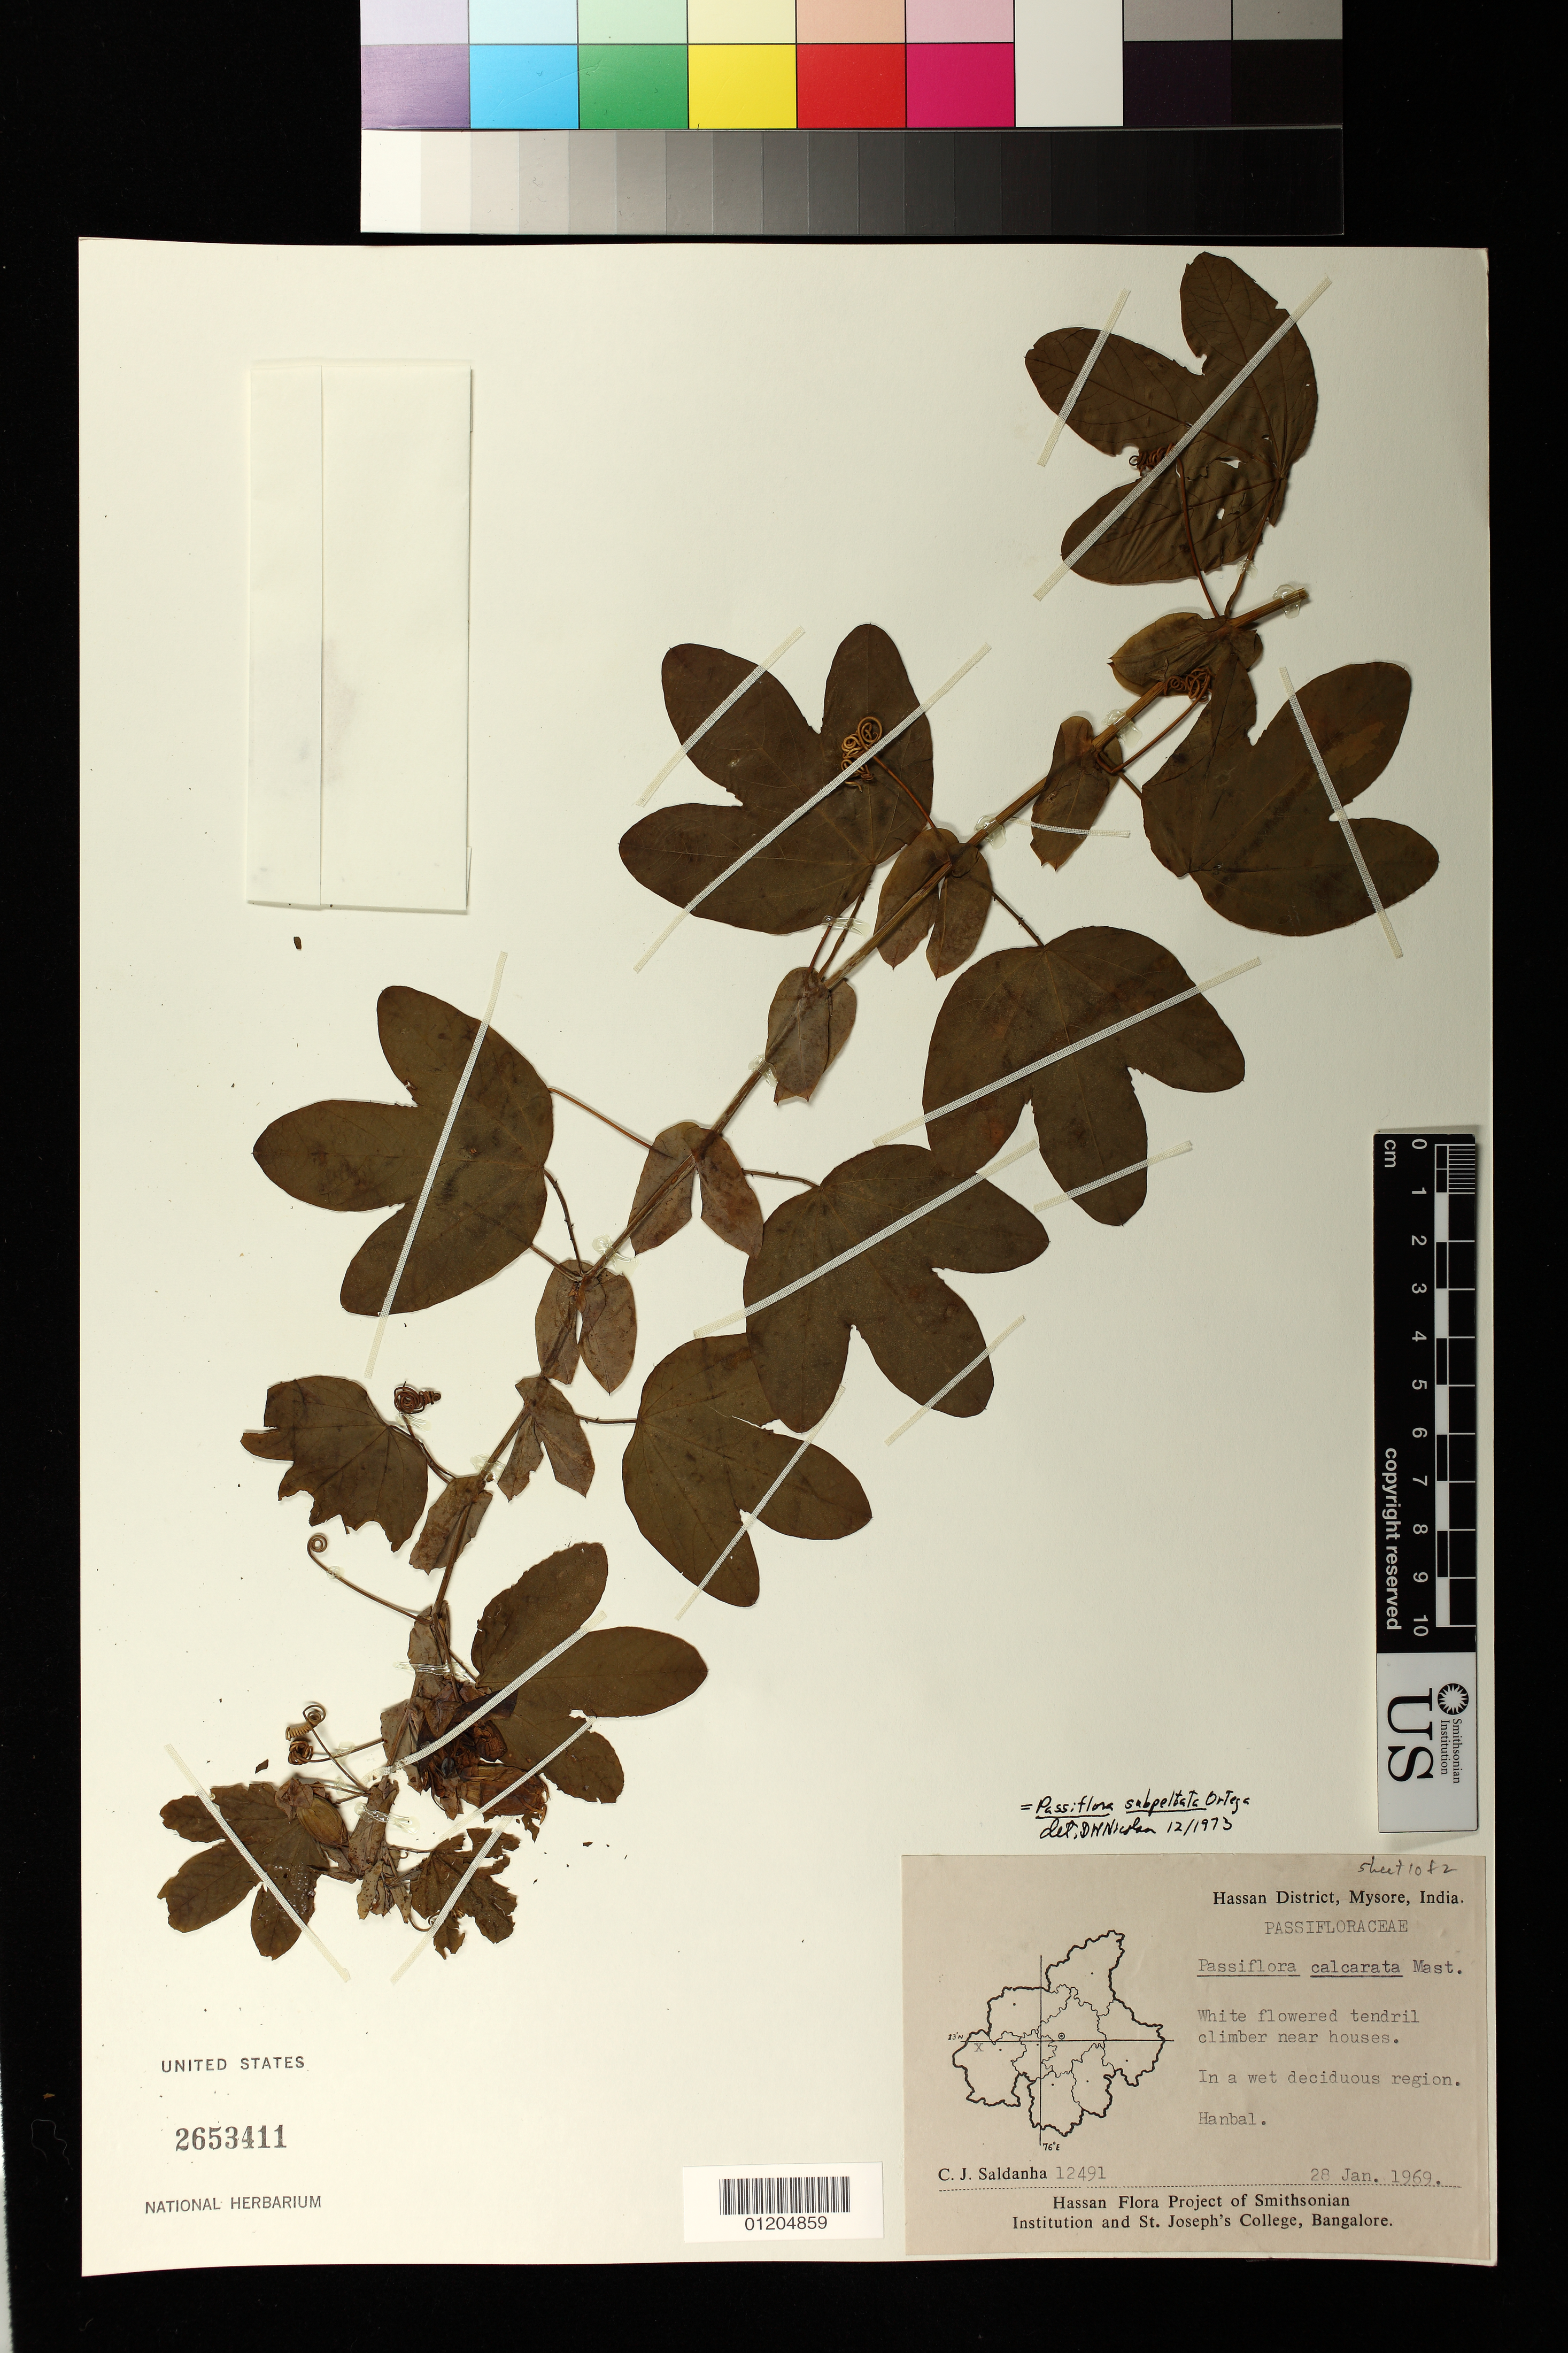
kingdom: Plantae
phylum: Tracheophyta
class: Magnoliopsida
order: Malpighiales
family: Passifloraceae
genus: Passiflora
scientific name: Passiflora subpeltata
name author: Ortega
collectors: C. J. Saldanha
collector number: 12491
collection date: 1969-01-28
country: India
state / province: Karnataka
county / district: Hassan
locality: Mysore, Hanbal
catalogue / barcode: US 2653411